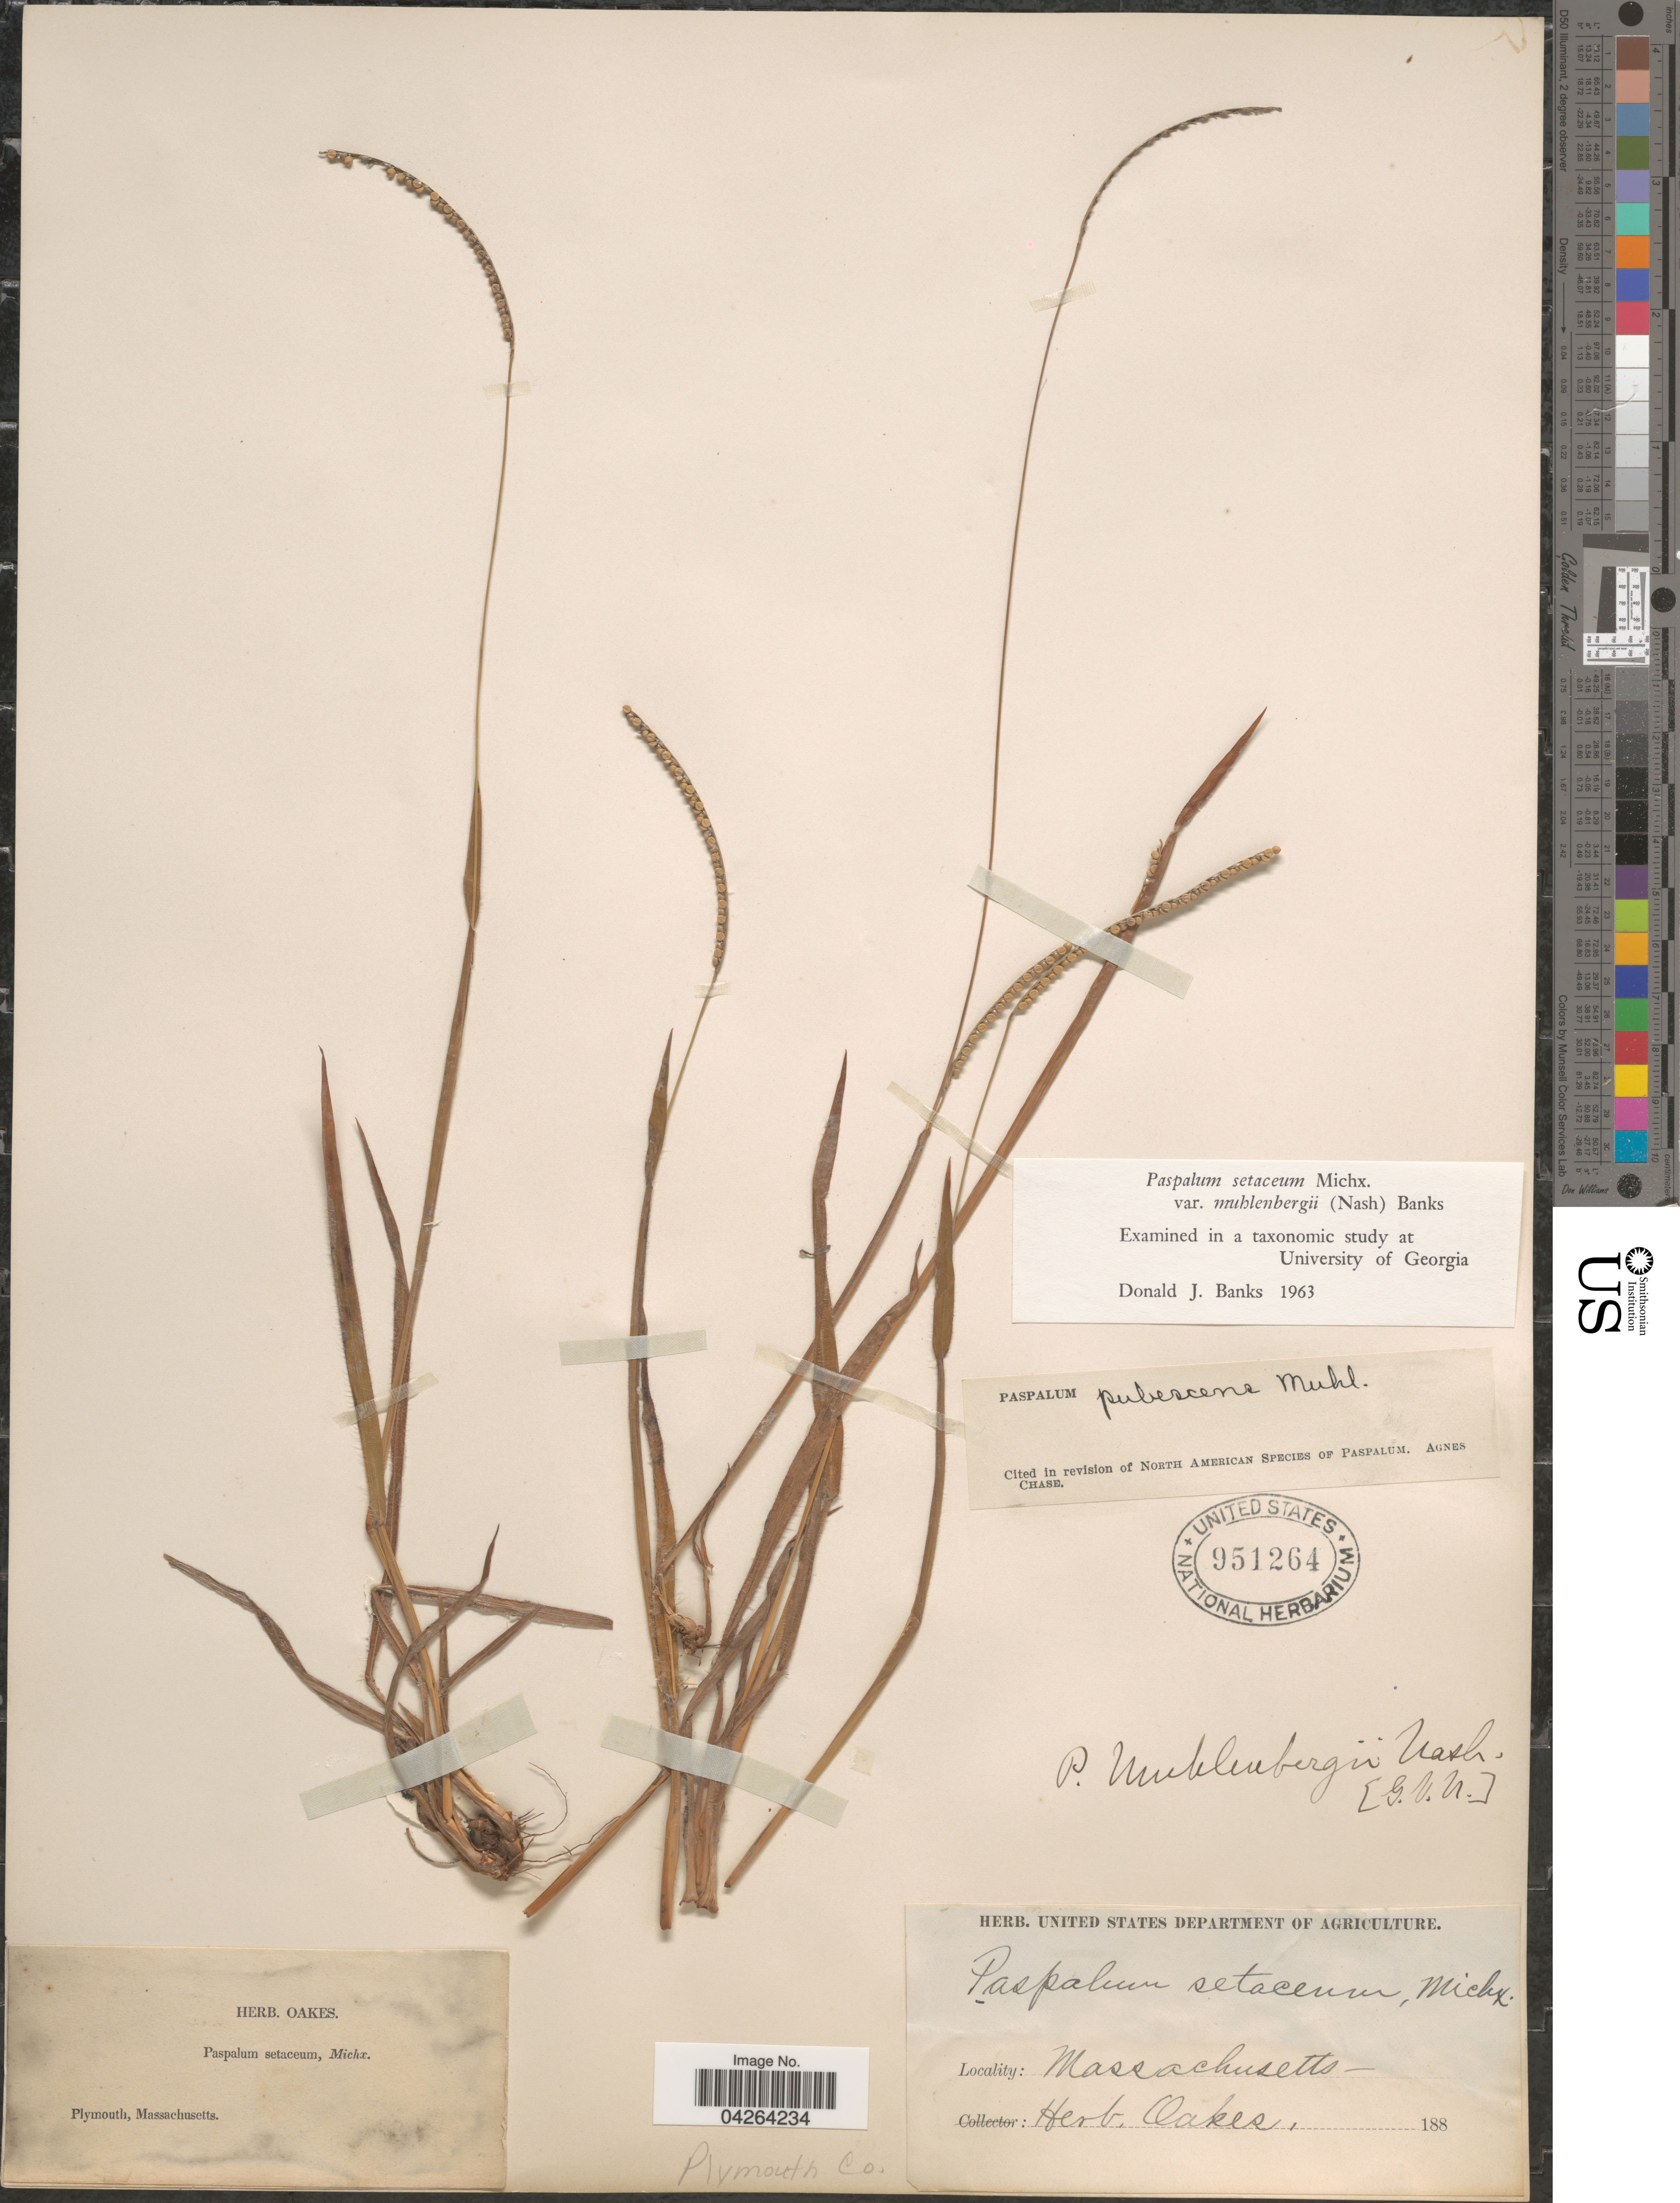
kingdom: Plantae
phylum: Tracheophyta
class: Liliopsida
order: Poales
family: Poaceae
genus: Paspalum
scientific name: Paspalum setaceum var. muhlenbergii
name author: (Nash) D.J. Banks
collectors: ex herb. Oakes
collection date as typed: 188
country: United States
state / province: Massachusetts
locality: Plymouth Co.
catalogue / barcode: US 951264